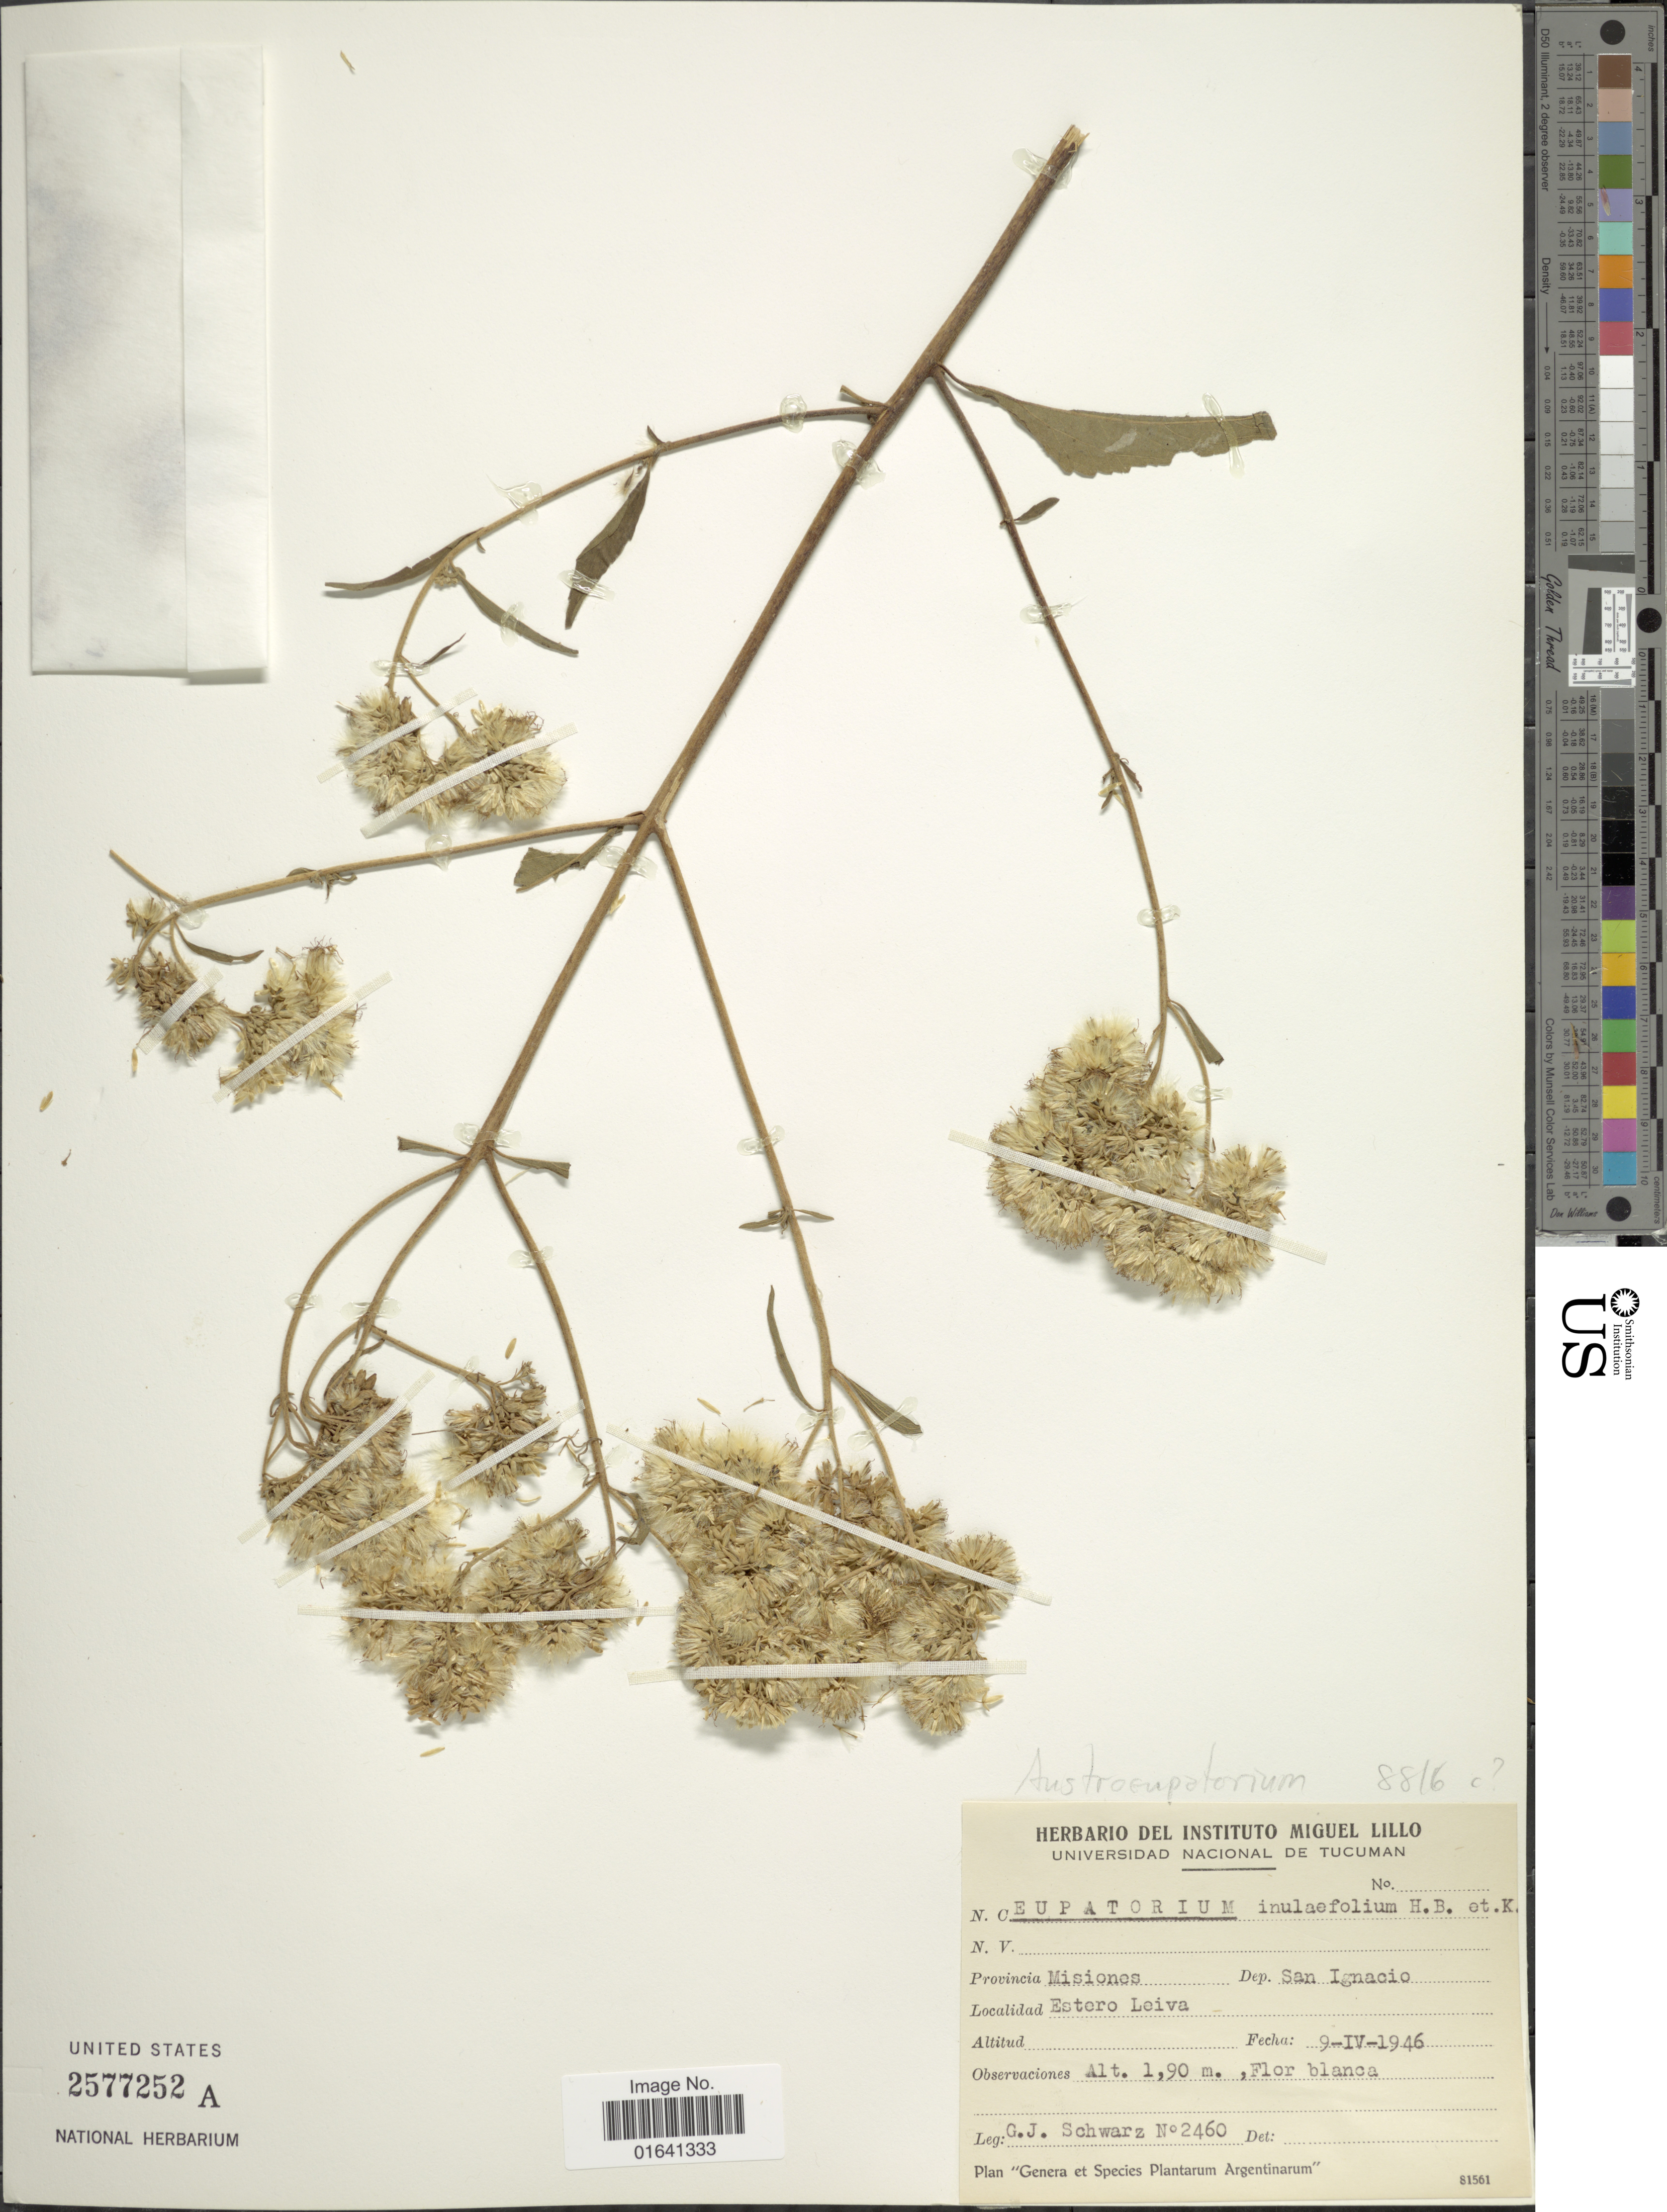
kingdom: Plantae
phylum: Tracheophyta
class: Magnoliopsida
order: Asterales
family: Asteraceae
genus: Austroeupatorium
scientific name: Austroeupatorium inulaefolium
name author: (Kunth) R.M. King & H. Rob.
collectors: G. J. Schwarz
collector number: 2460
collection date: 1946-04-09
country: Argentina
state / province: Misiones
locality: Dep. San Ignacio, Estero Leiva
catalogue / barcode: US 2577252A